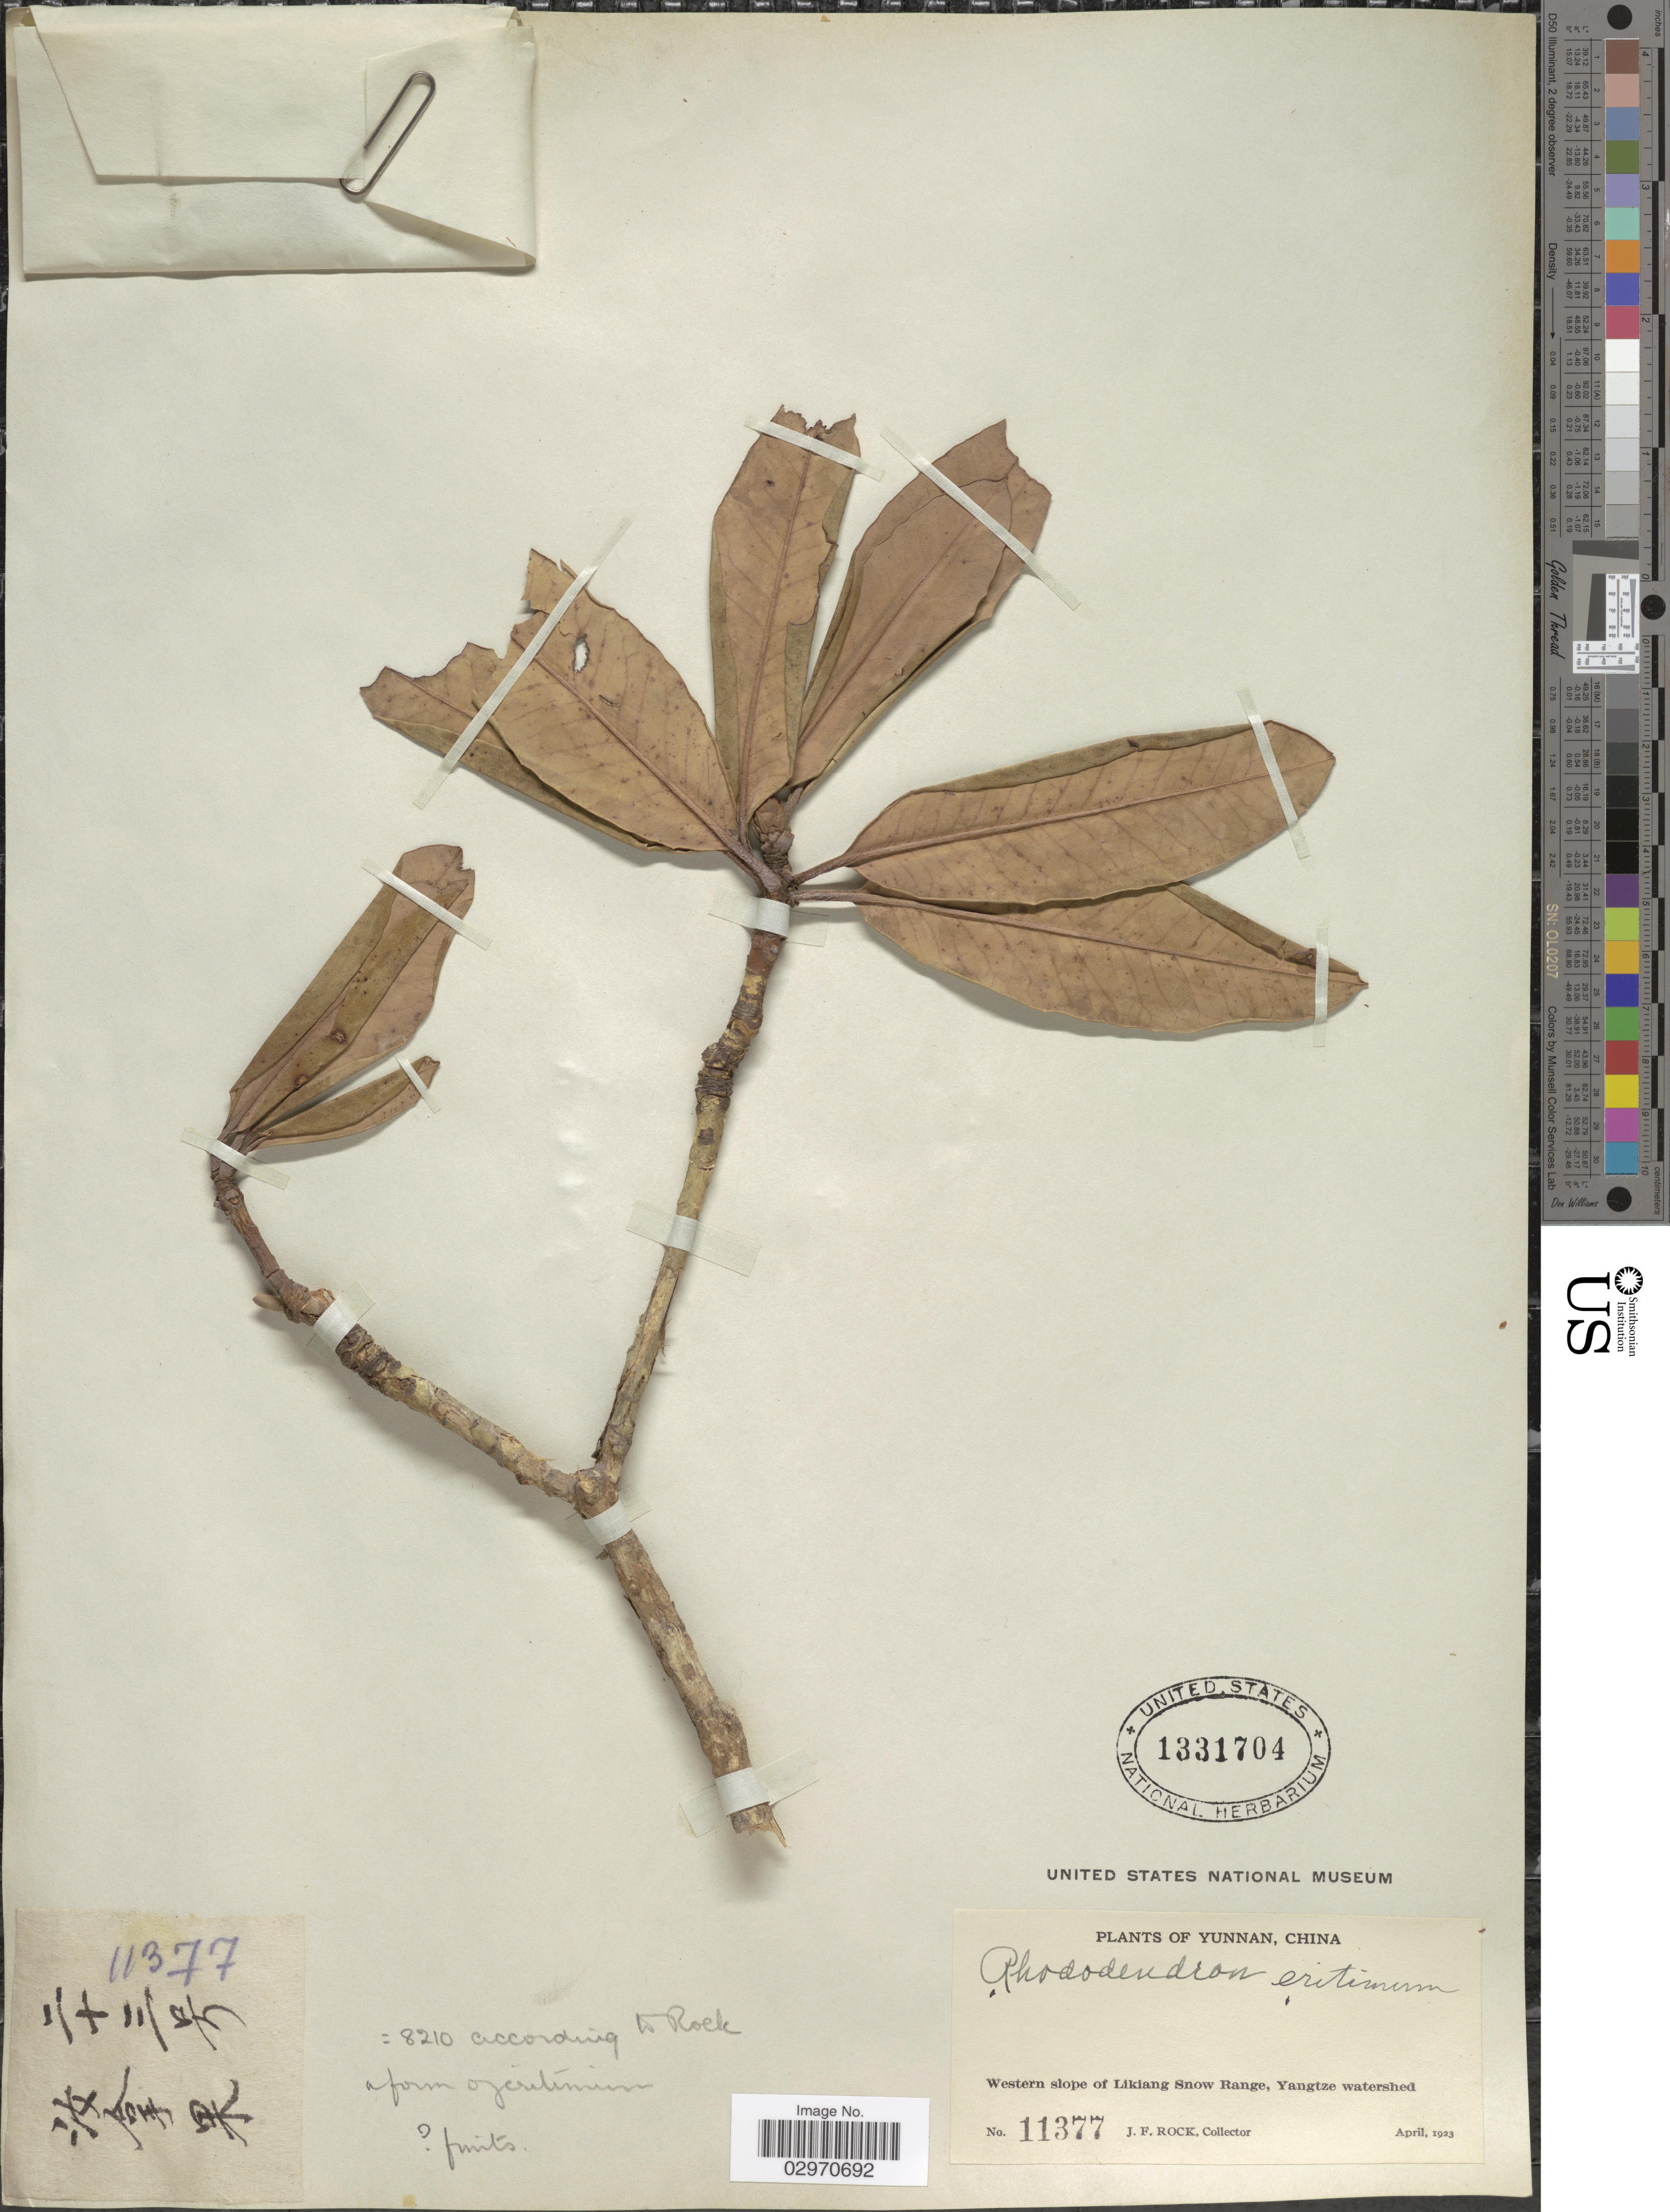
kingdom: Plantae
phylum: Tracheophyta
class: Magnoliopsida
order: Ericales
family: Ericaceae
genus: Rhododendron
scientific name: Rhododendron eritimum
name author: Balf. f. & W.W. Sm.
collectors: J. Rock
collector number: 11377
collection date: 1923-04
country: China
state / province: Yunnan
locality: Western slope of Likiang Snow Range, Yangtze watershed.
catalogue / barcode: US 1331704